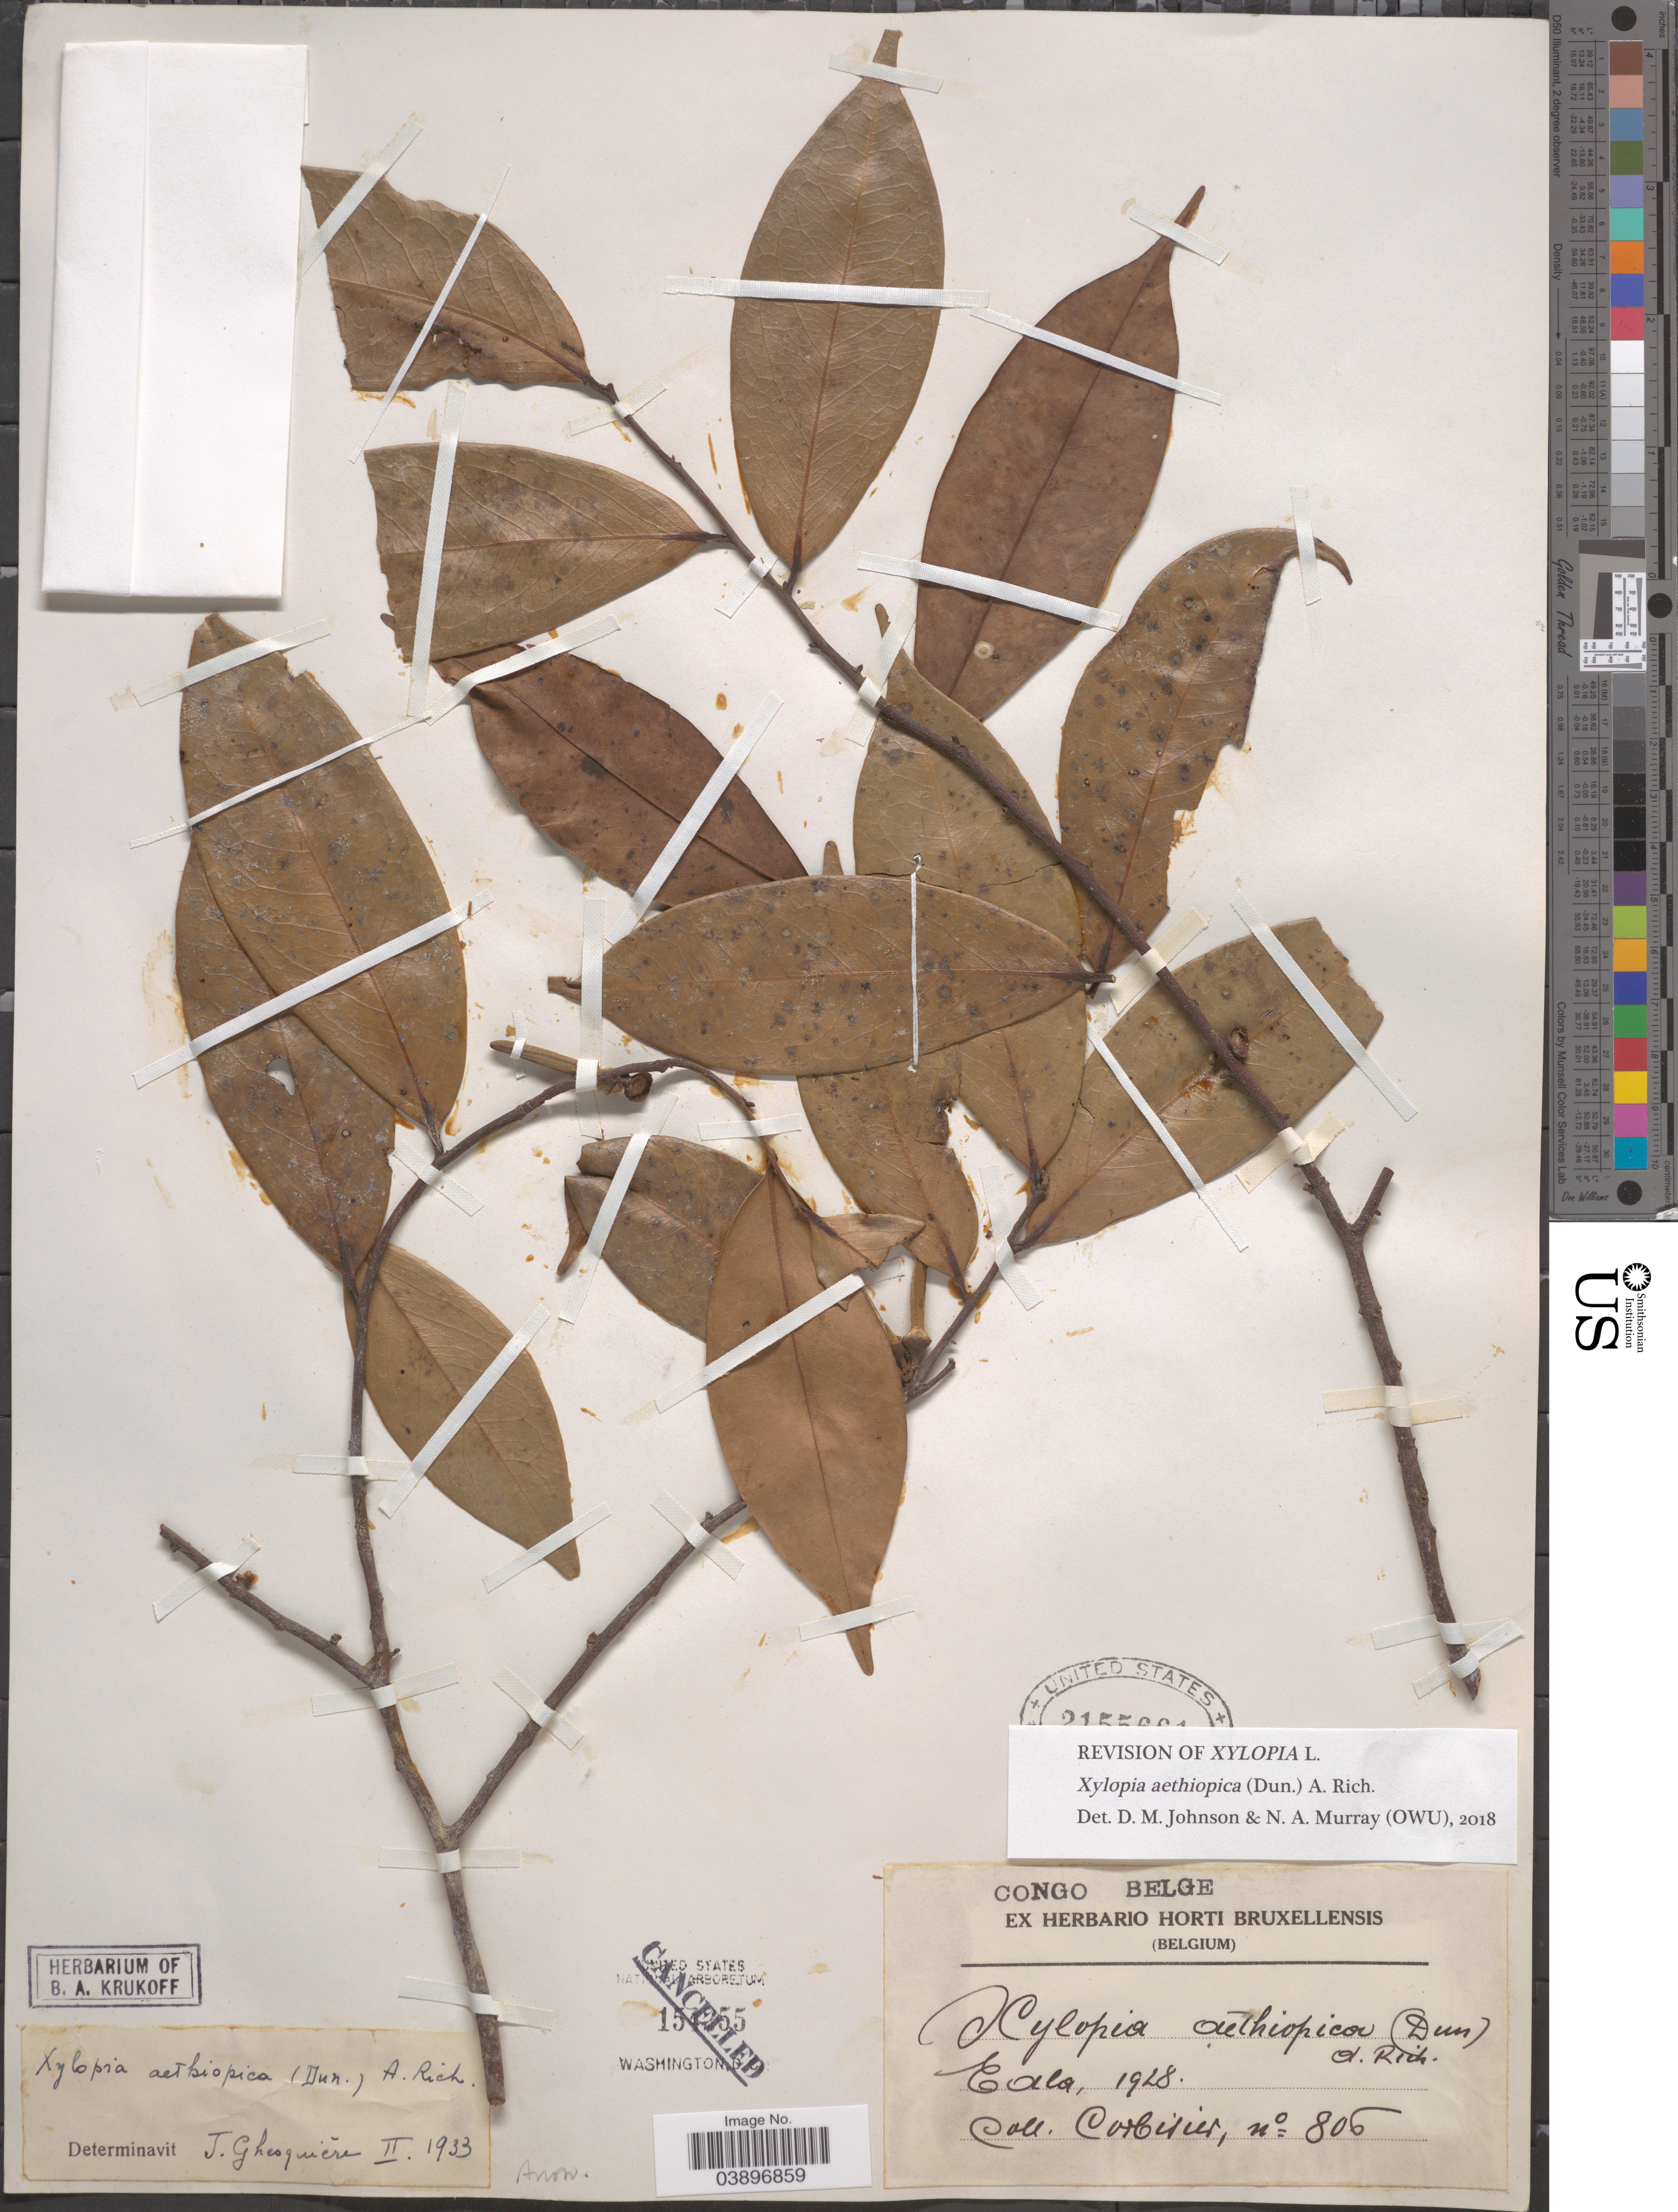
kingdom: Plantae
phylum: Tracheophyta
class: Magnoliopsida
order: Magnoliales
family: Annonaceae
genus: Xylopia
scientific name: Xylopia aethiopica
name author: (Dunal) A. Rich.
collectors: -. Corbisier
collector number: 806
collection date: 1928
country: Congo, Democratic Republic of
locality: Congo Belge. Eala.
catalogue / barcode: US 2155661